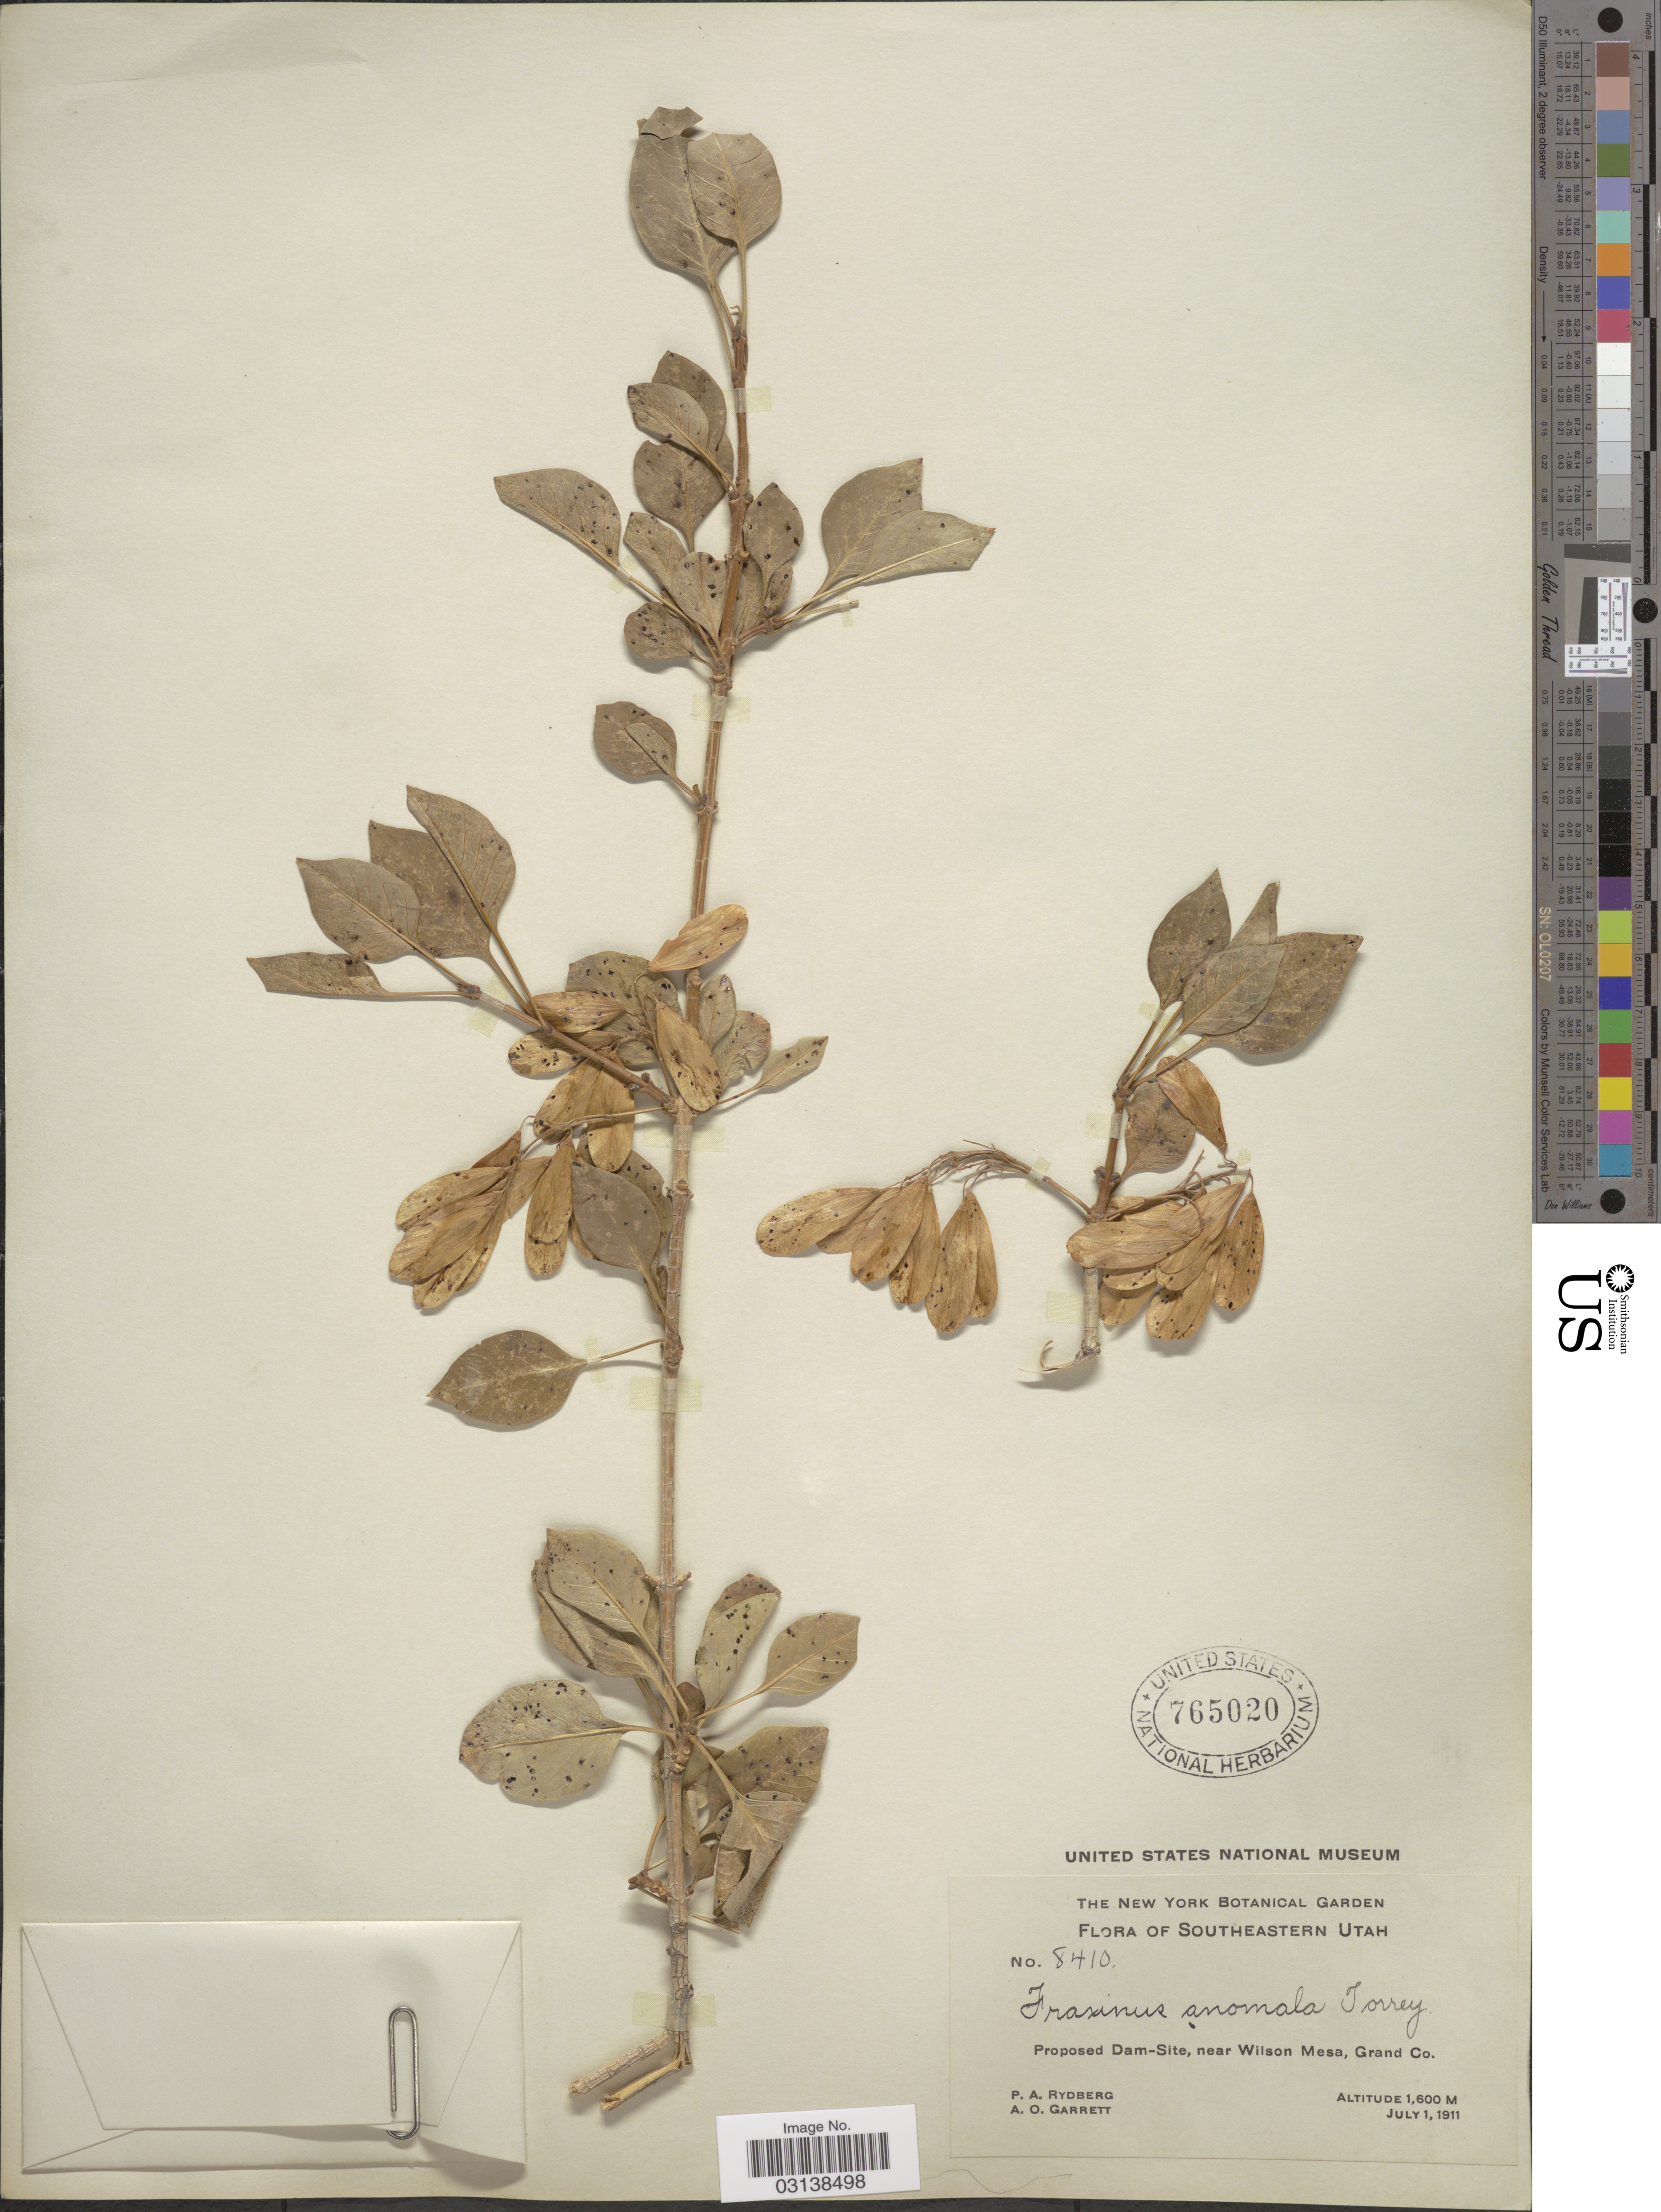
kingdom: Plantae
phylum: Tracheophyta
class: Magnoliopsida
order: Lamiales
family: Oleaceae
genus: Fraxinus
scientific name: Fraxinus anomala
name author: Torr. ex S. Watson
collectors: P. A. Rydberg & A. O. Garrett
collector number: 8410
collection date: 1911-07-01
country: United States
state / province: Utah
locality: Southeastern Utah, Proposed Dam-Site, near Wilson Mesa, Grand Co.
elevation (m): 1600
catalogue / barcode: US 765020